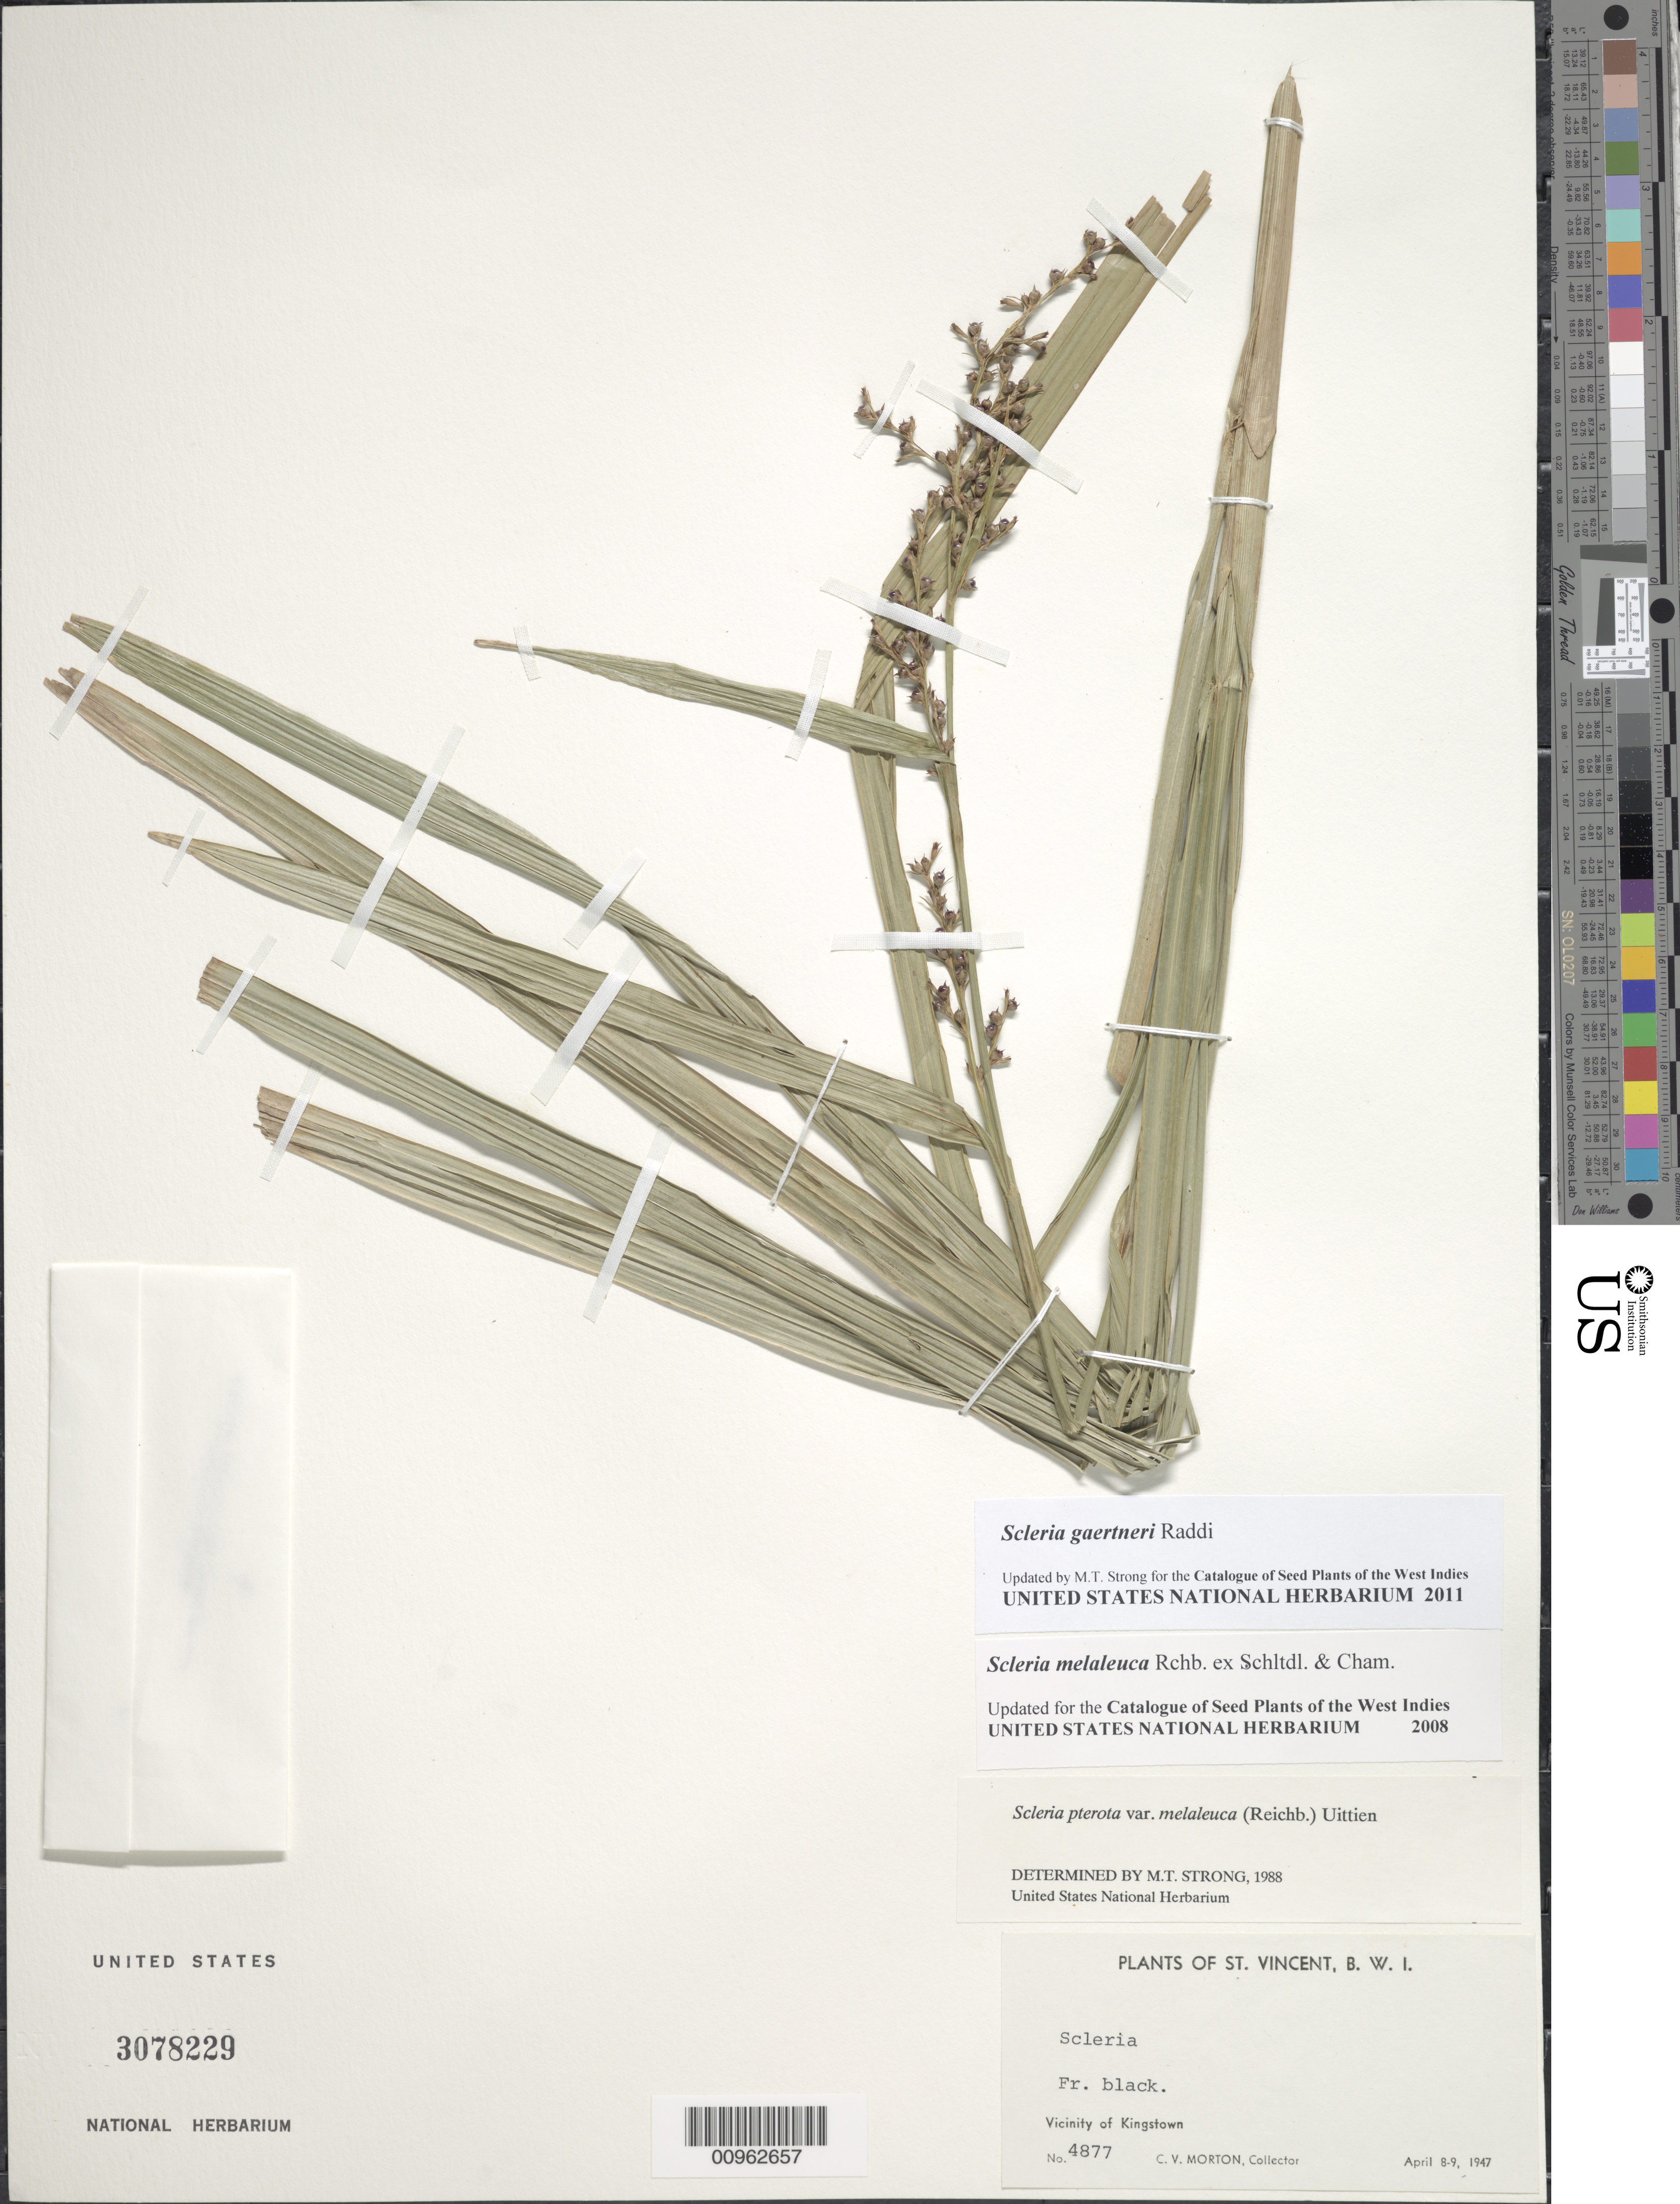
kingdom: Plantae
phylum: Tracheophyta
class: Liliopsida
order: Poales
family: Cyperaceae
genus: Scleria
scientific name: Scleria gaertneri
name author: Raddi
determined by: Strong, M. T., (US), Smithsonian Institution - National Museum of Natural History (UNITED STATES)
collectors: C. V. Morton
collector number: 4877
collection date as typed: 08 Apr 1947 to 09 Apr 1947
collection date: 1947-04-08/1947-04-09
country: St. Vincent - Grenadines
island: St. Vincent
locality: Vicinity of Kingstown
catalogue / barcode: US 3078229